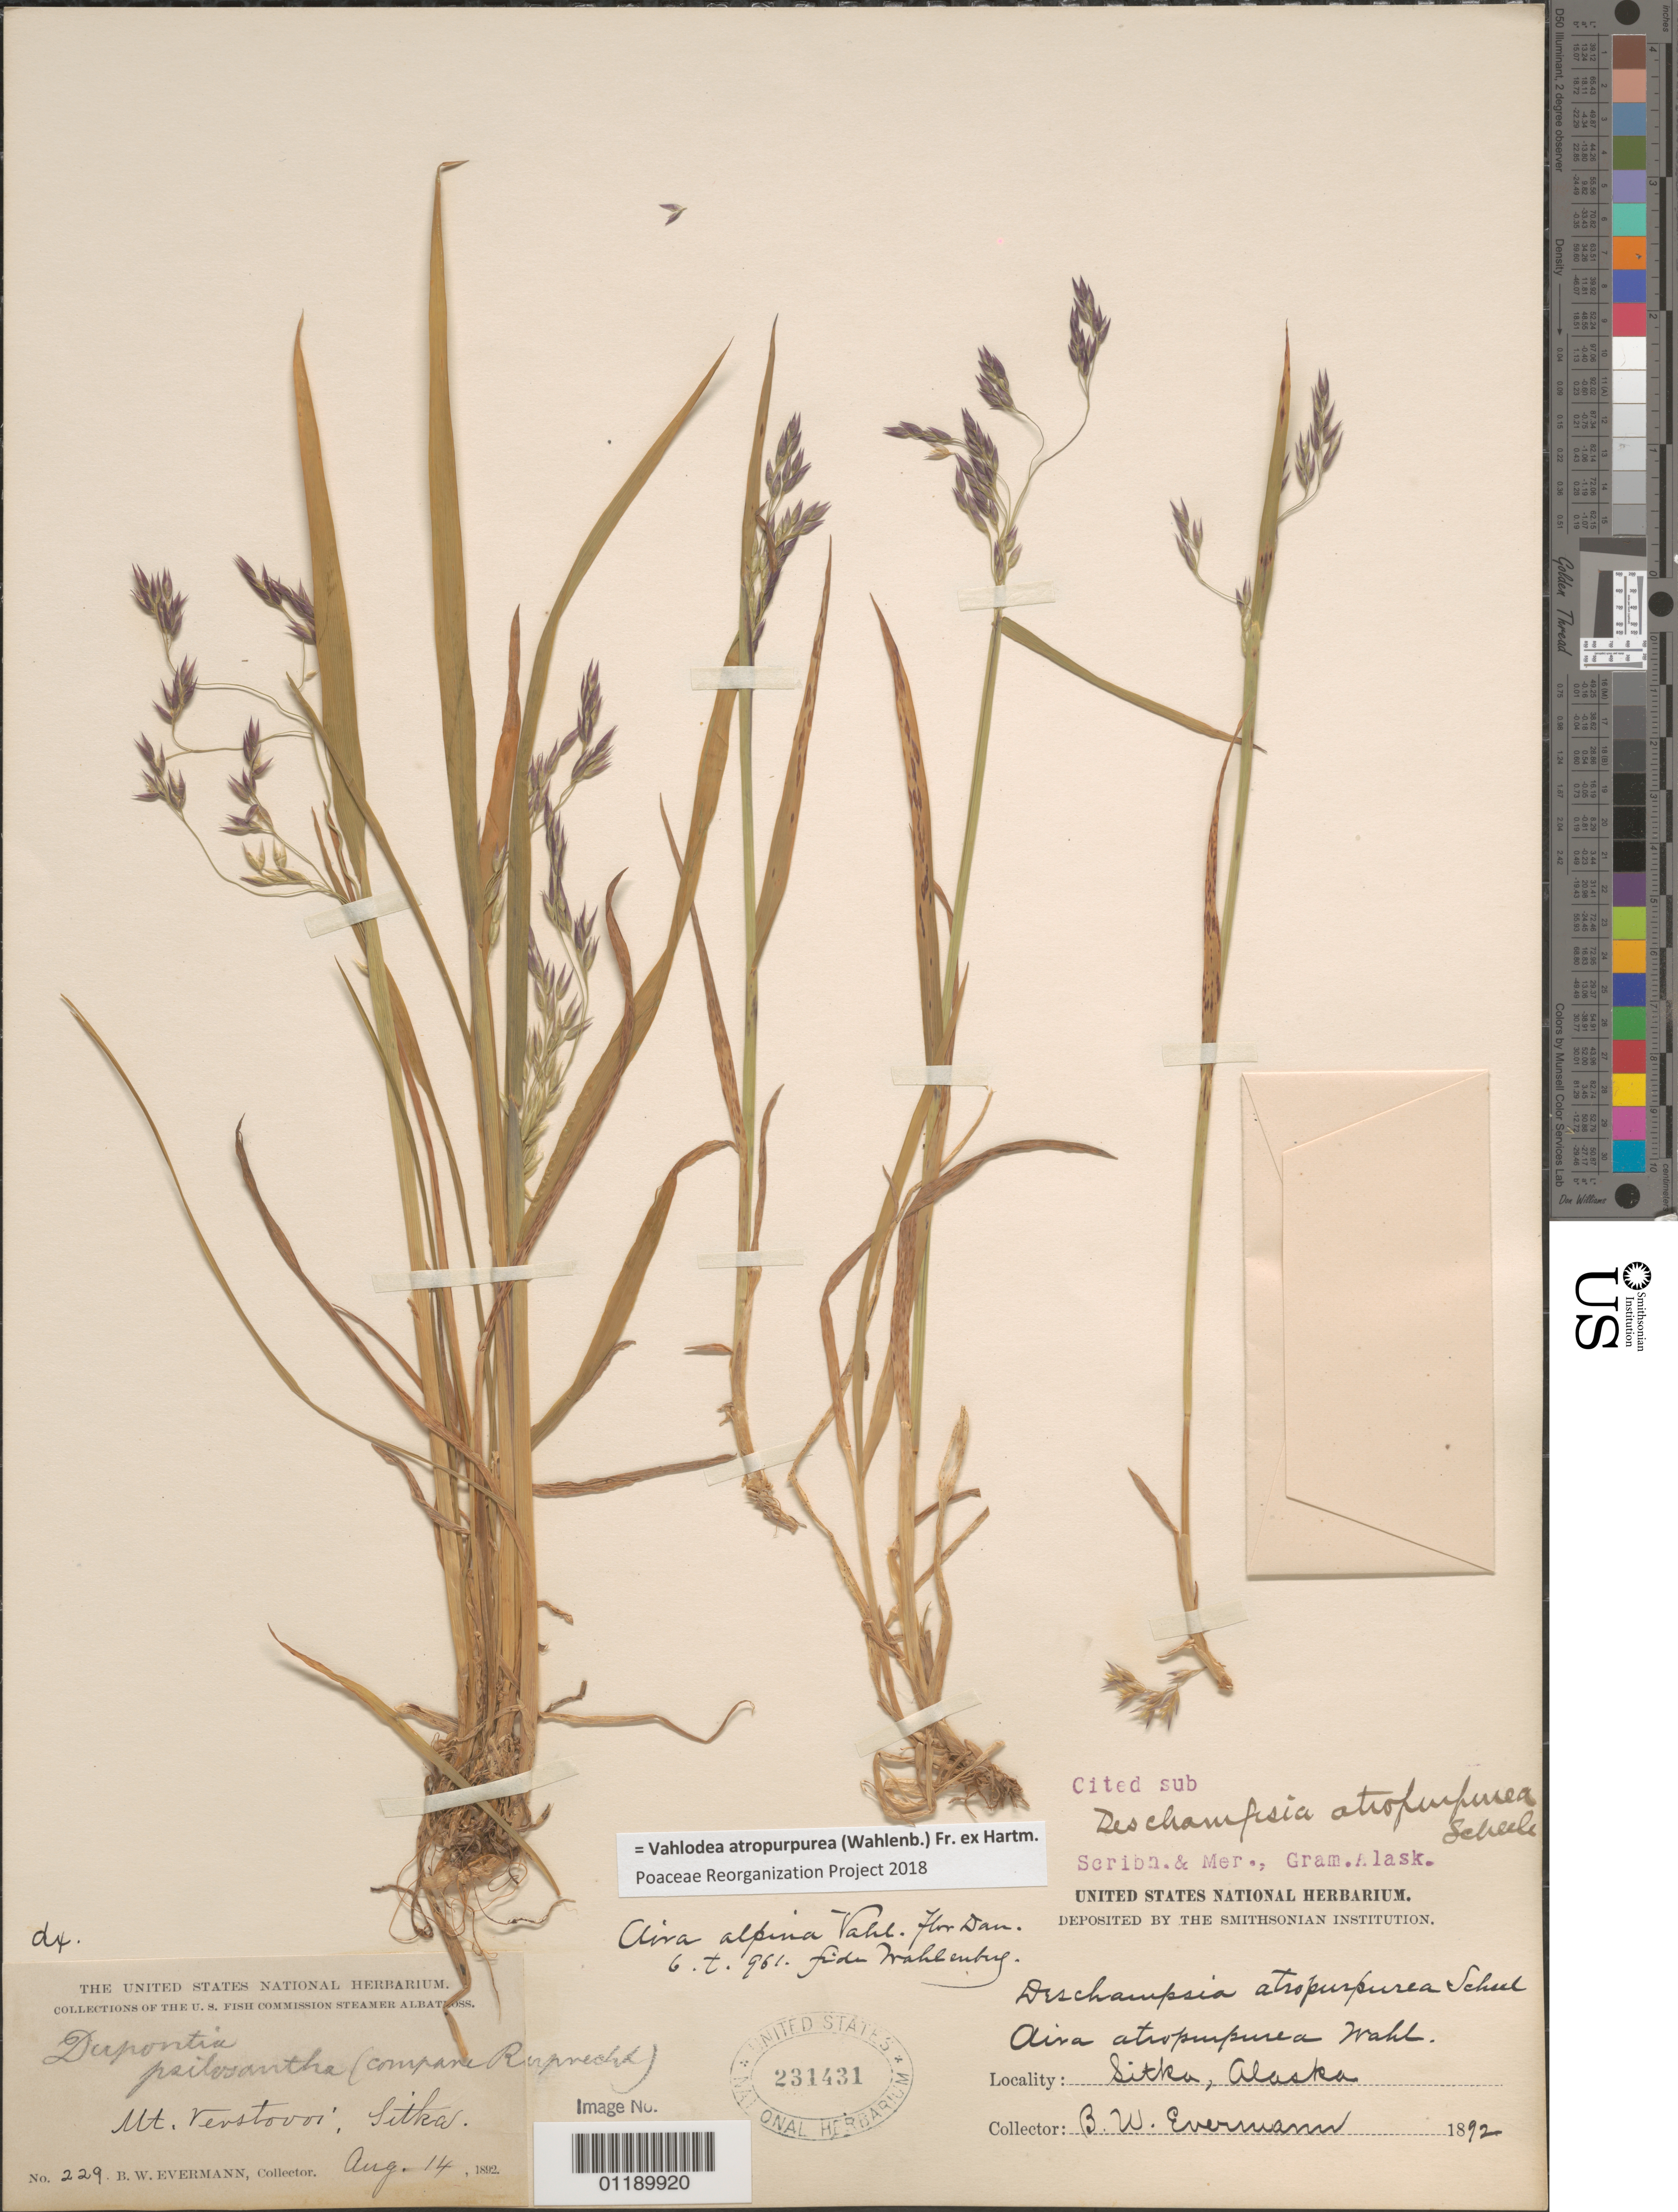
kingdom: Plantae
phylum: Tracheophyta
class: Liliopsida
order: Poales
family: Poaceae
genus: Vahlodea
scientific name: Vahlodea atropurpurea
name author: (Wahlenb.) Fr. ex Hartm.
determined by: Poaceae Reorganization Project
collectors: B. W. Evermann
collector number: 229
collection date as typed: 14 Aug 1892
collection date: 1892-08-14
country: United States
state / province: Alaska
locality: Sitka, Mt. Verstovoi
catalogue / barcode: US 231431